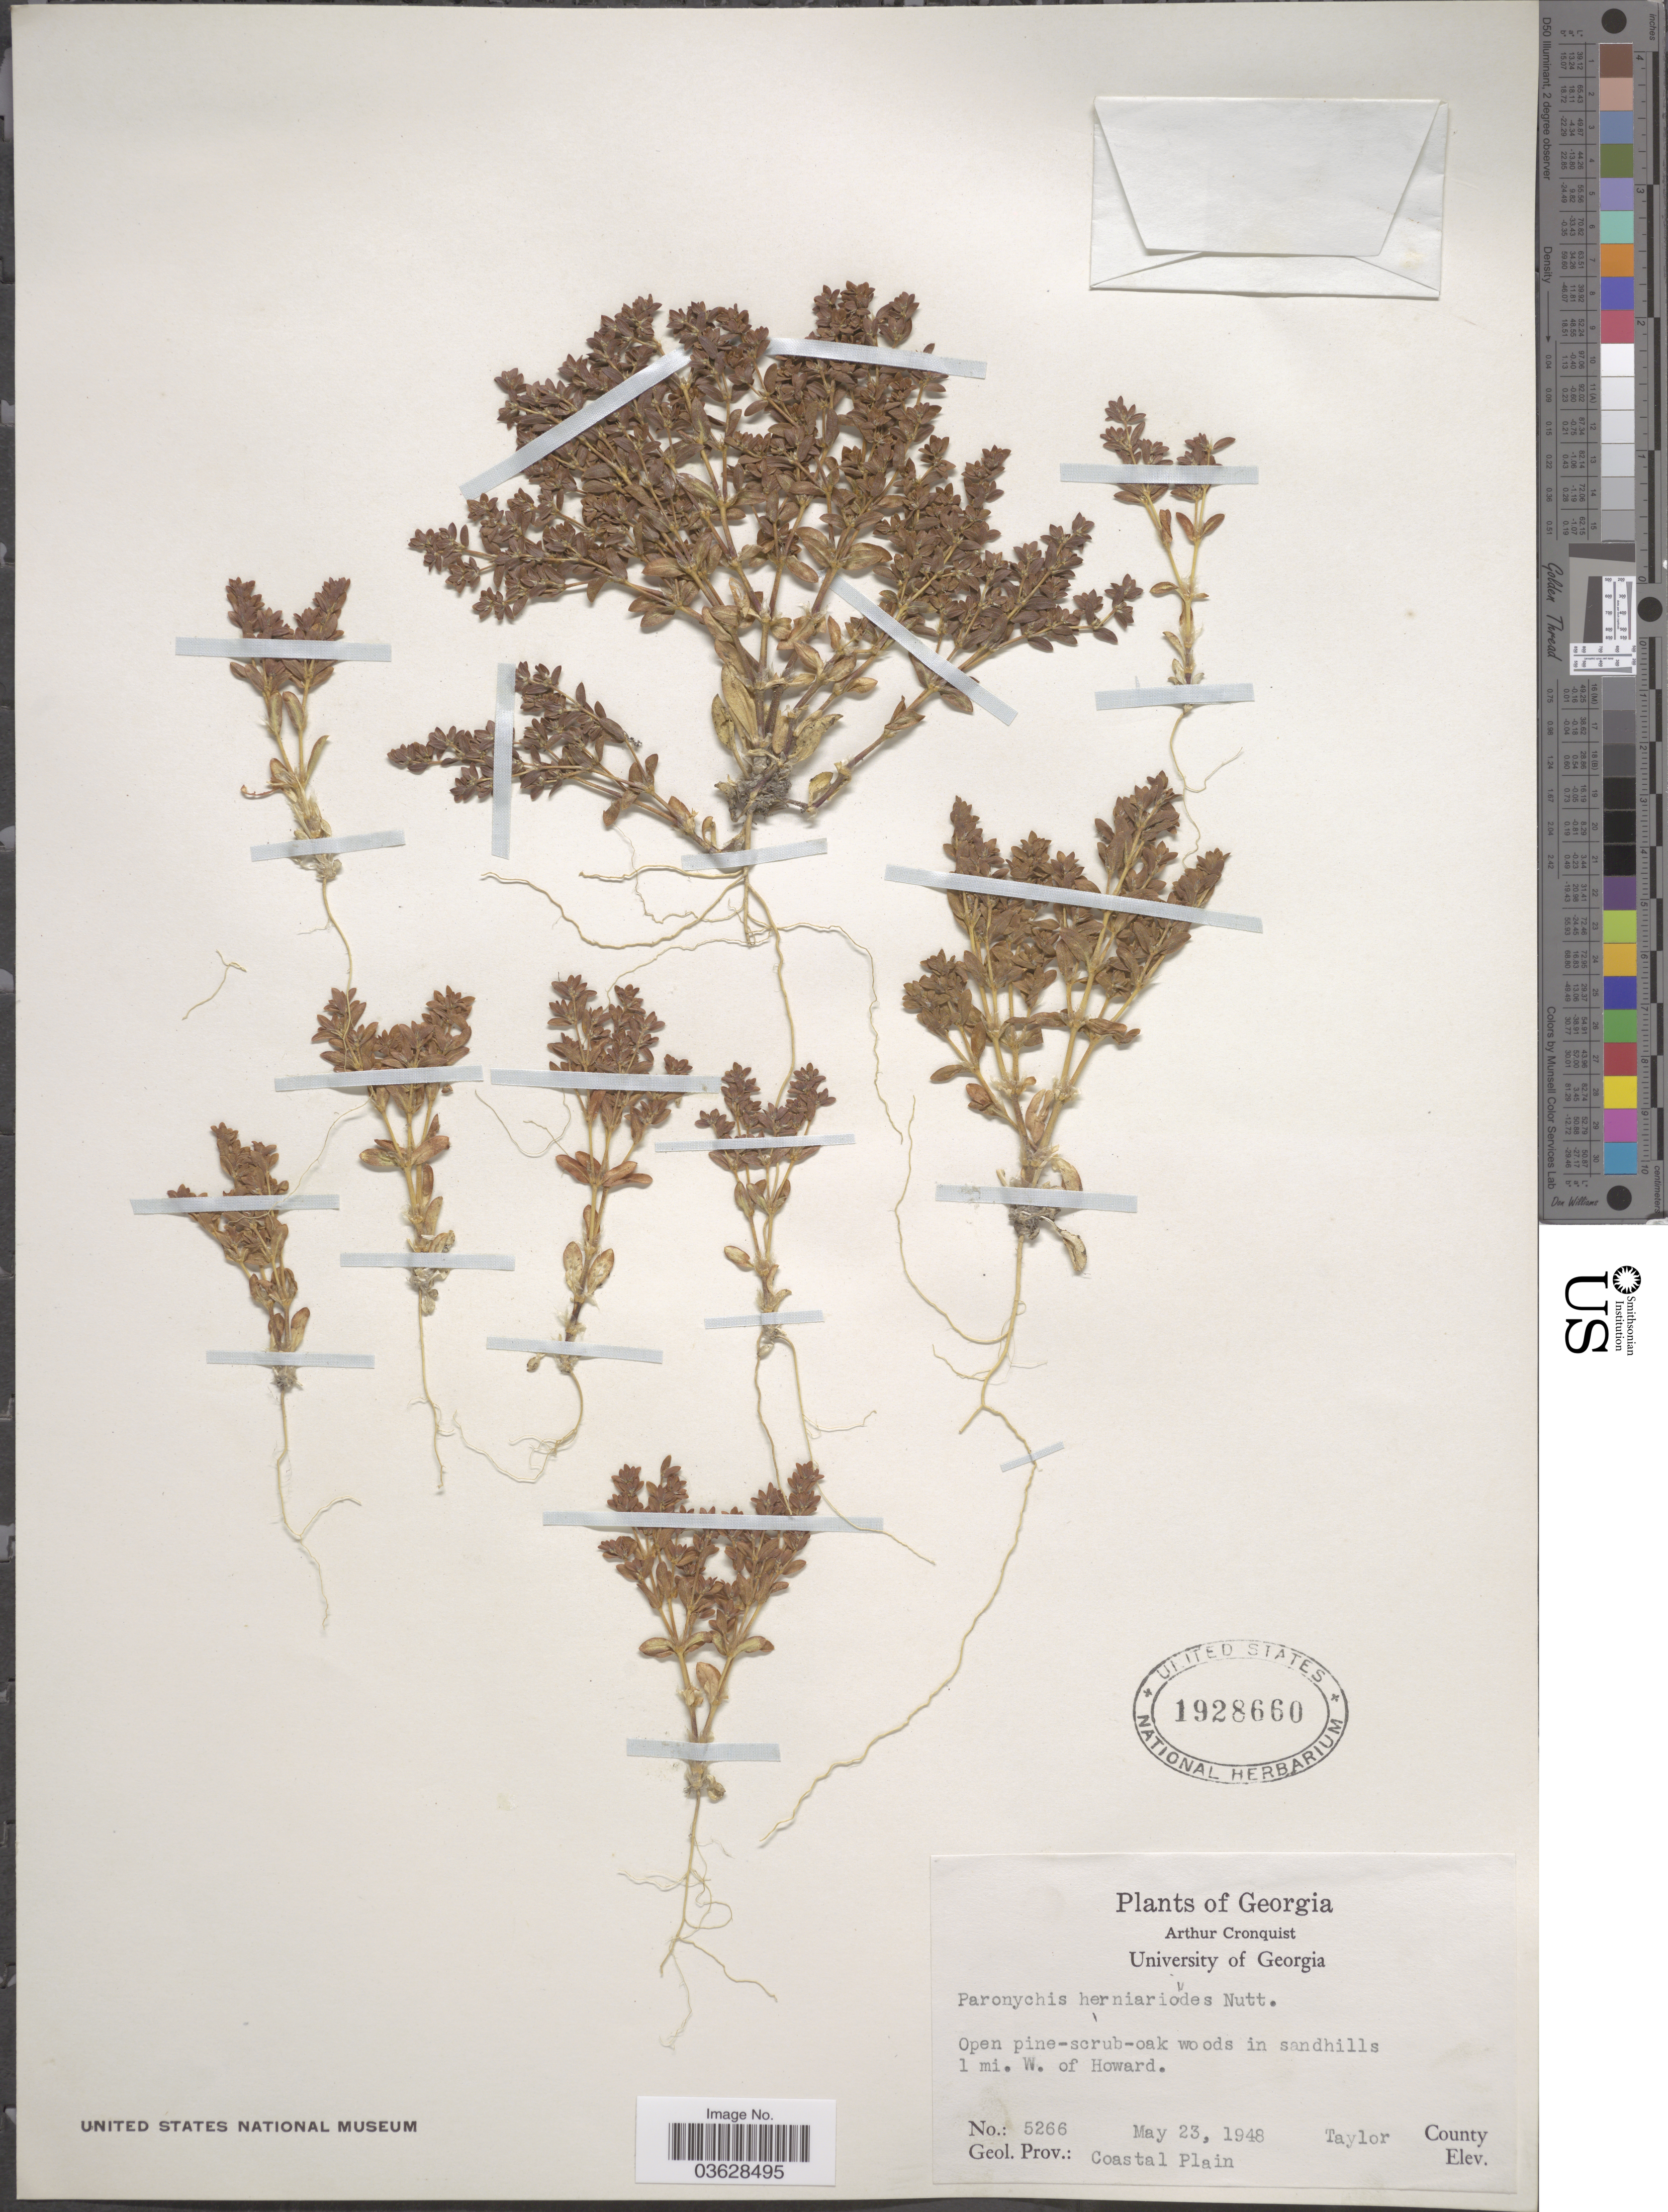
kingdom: Plantae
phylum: Tracheophyta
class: Magnoliopsida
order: Caryophyllales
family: Caryophyllaceae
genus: Paronychia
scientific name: Paronychia herniarioides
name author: (Michx.) Nutt.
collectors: A. J. Cronquist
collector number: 5266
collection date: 1948-05-23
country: United States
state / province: Georgia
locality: In sandhills 1 mi. W. of Howard. Taylor County. Geol. Prov.: Coastal Plain.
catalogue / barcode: US 1928660